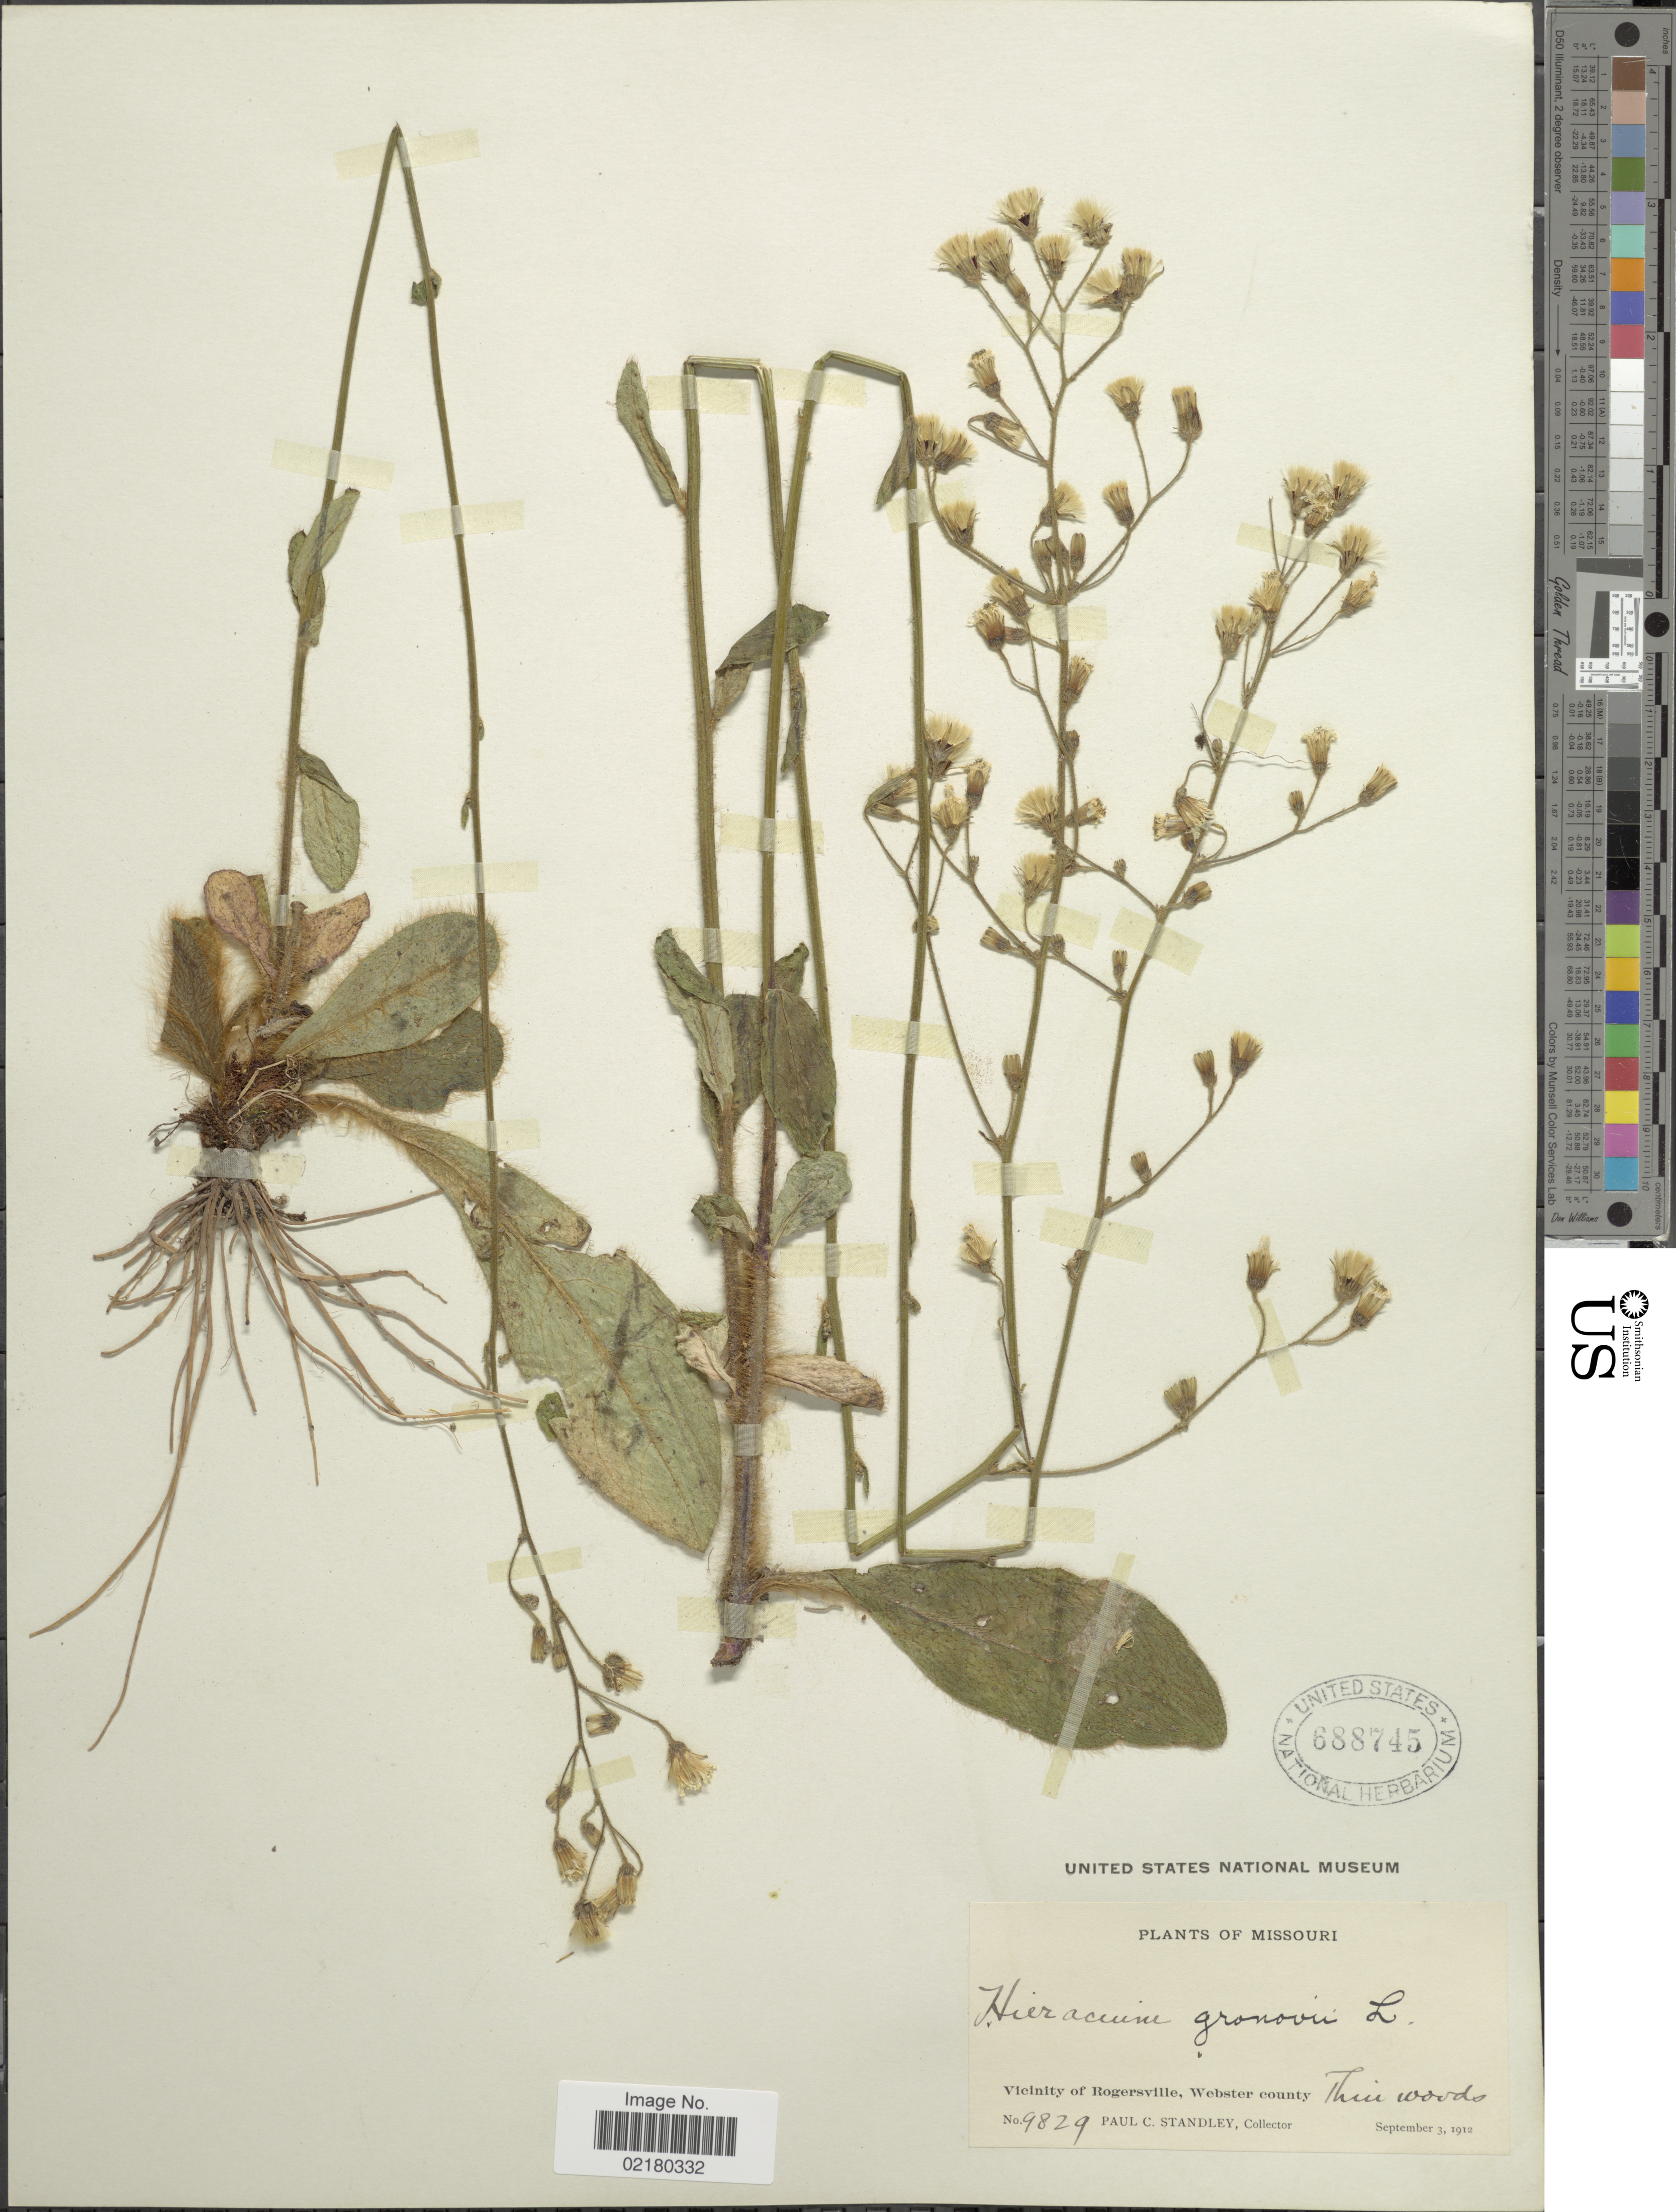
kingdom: Plantae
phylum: Tracheophyta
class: Magnoliopsida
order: Asterales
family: Asteraceae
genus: Hieracium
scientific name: Hieracium gronovii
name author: L.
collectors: P. C. Standley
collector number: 9829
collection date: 1912-09-03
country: United States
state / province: Missouri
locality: Vicinity of Rogersville, Webster county. Thin woods.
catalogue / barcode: US 688745